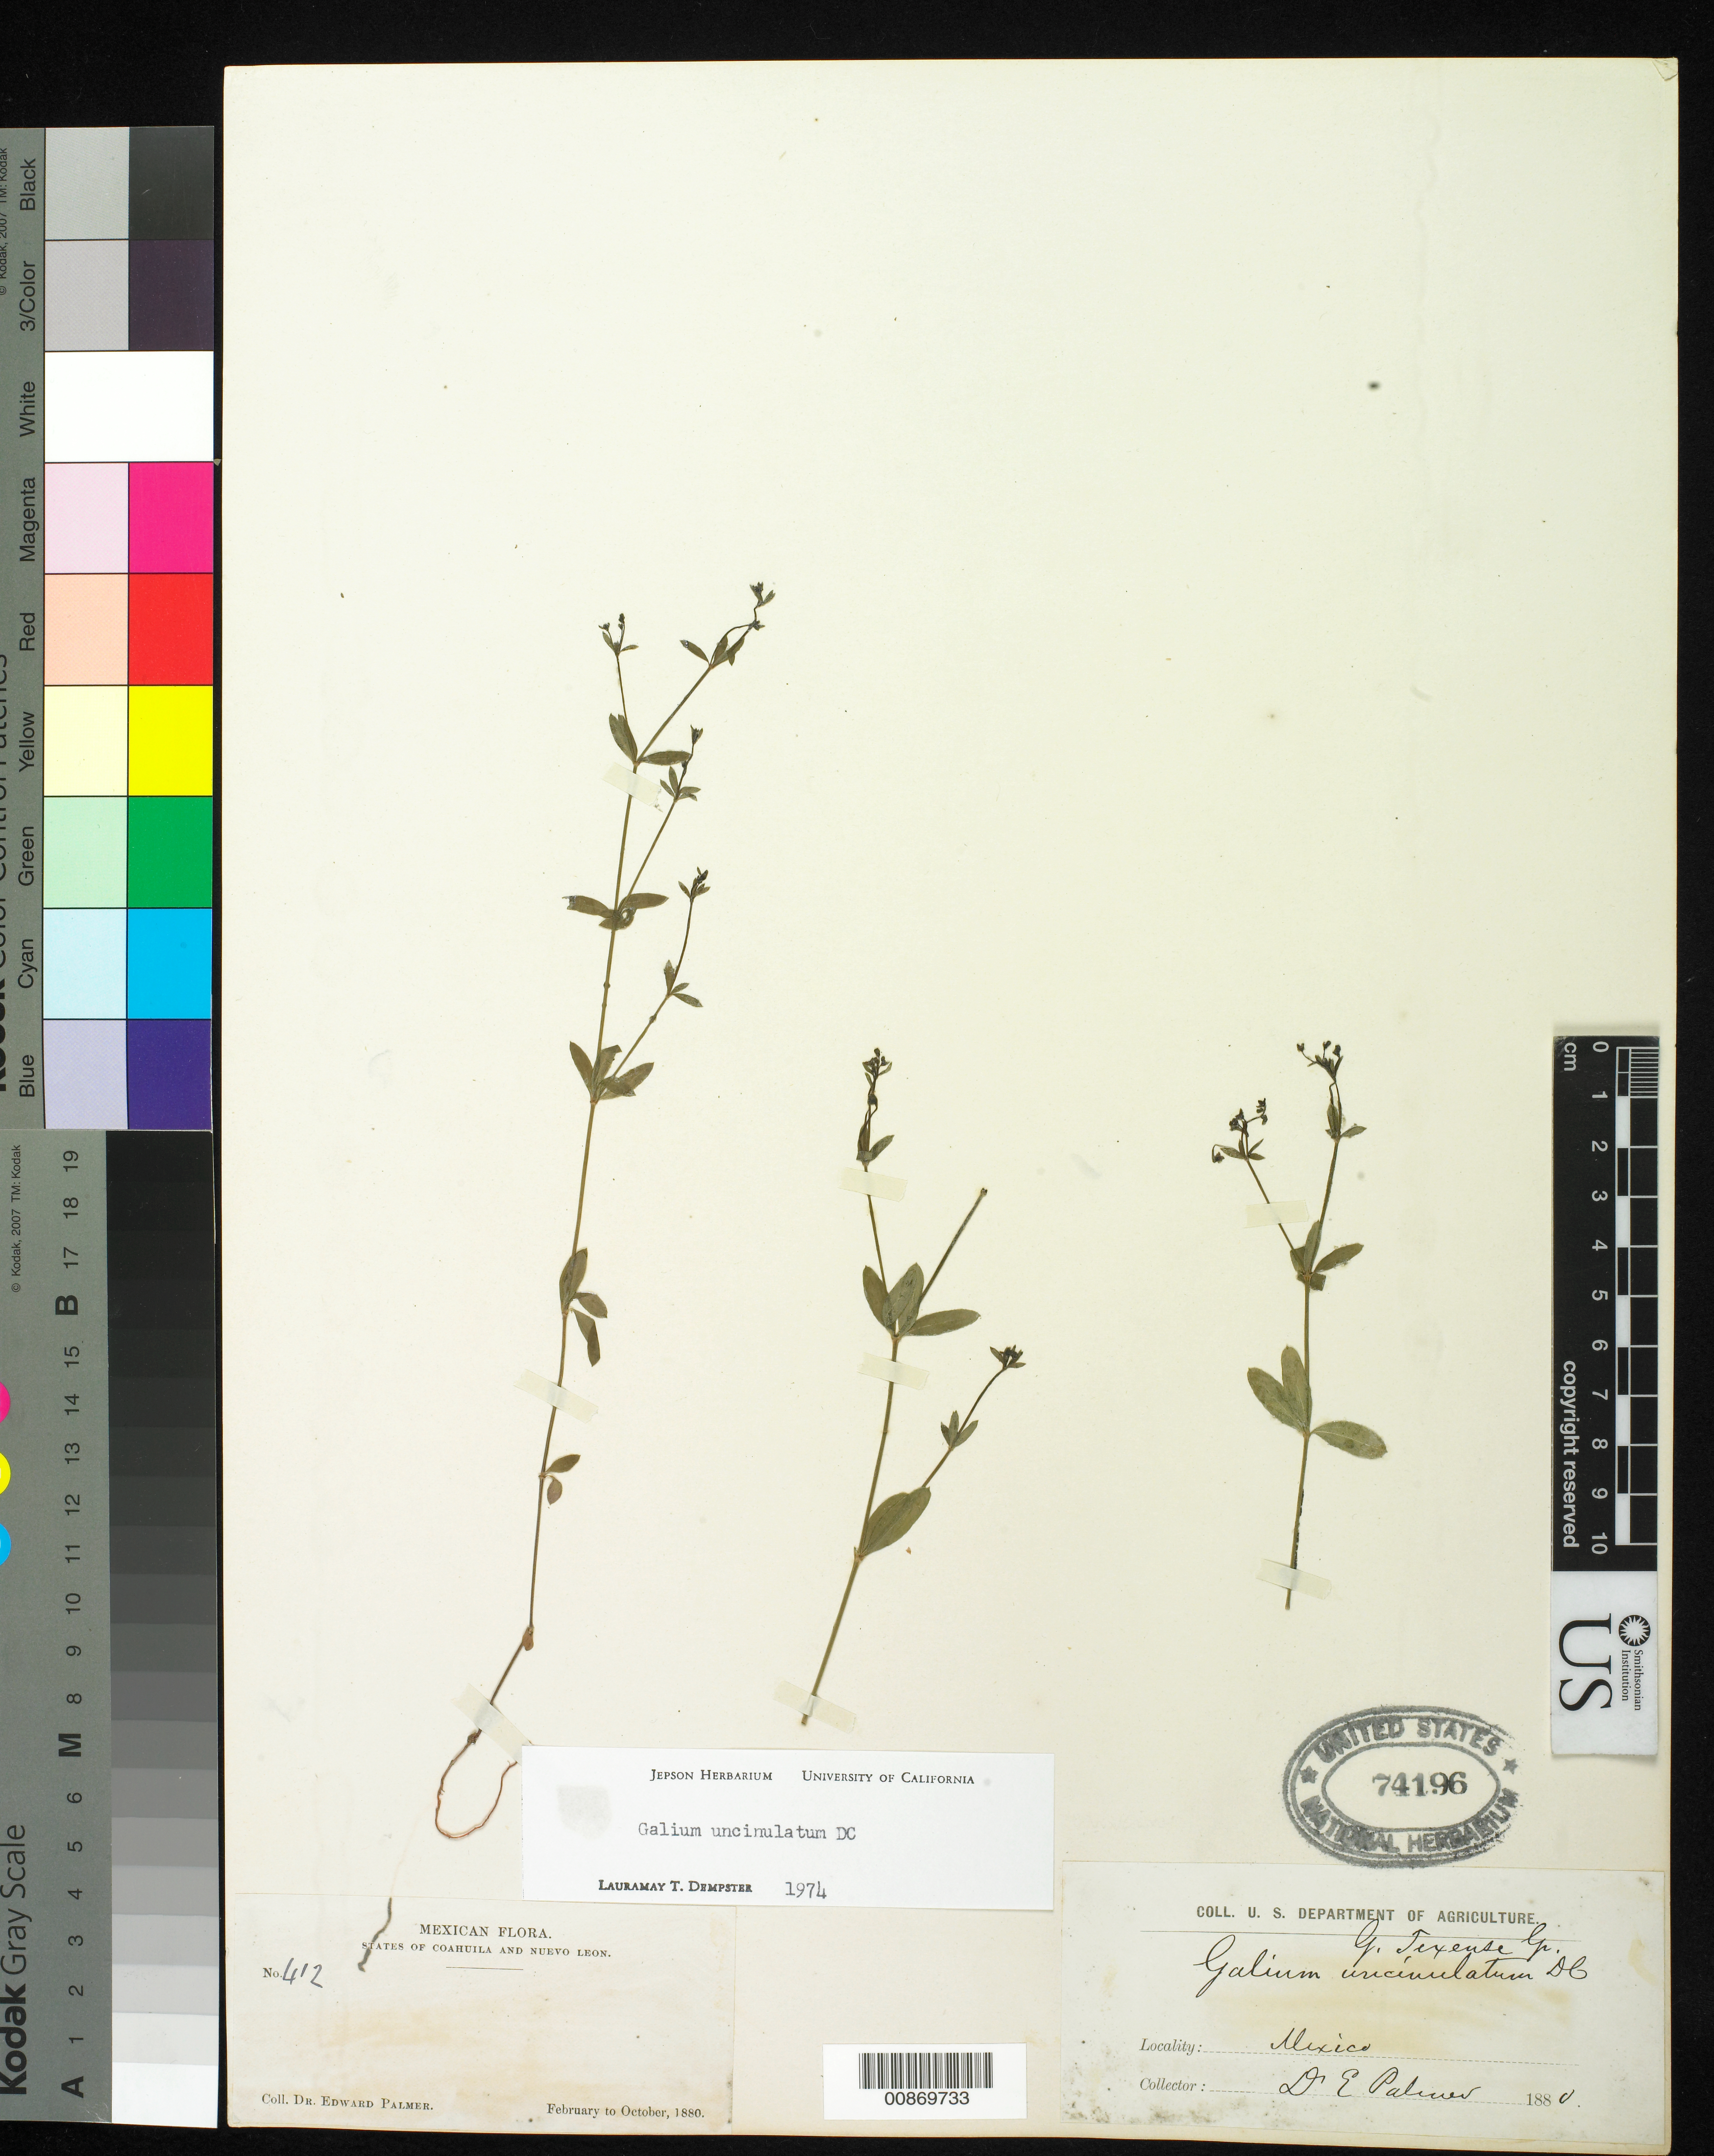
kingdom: Plantae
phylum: Tracheophyta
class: Magnoliopsida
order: Gentianales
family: Rubiaceae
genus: Galium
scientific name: Galium uncinulatum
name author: DC.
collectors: E. Palmer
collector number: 412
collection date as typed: Feb 1880 to -- Oct 1880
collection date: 1880-02/1880-10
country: Mexico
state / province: Coahuila / Nuevo León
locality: States of Coahuila and Nuevo León.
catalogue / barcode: US 74196